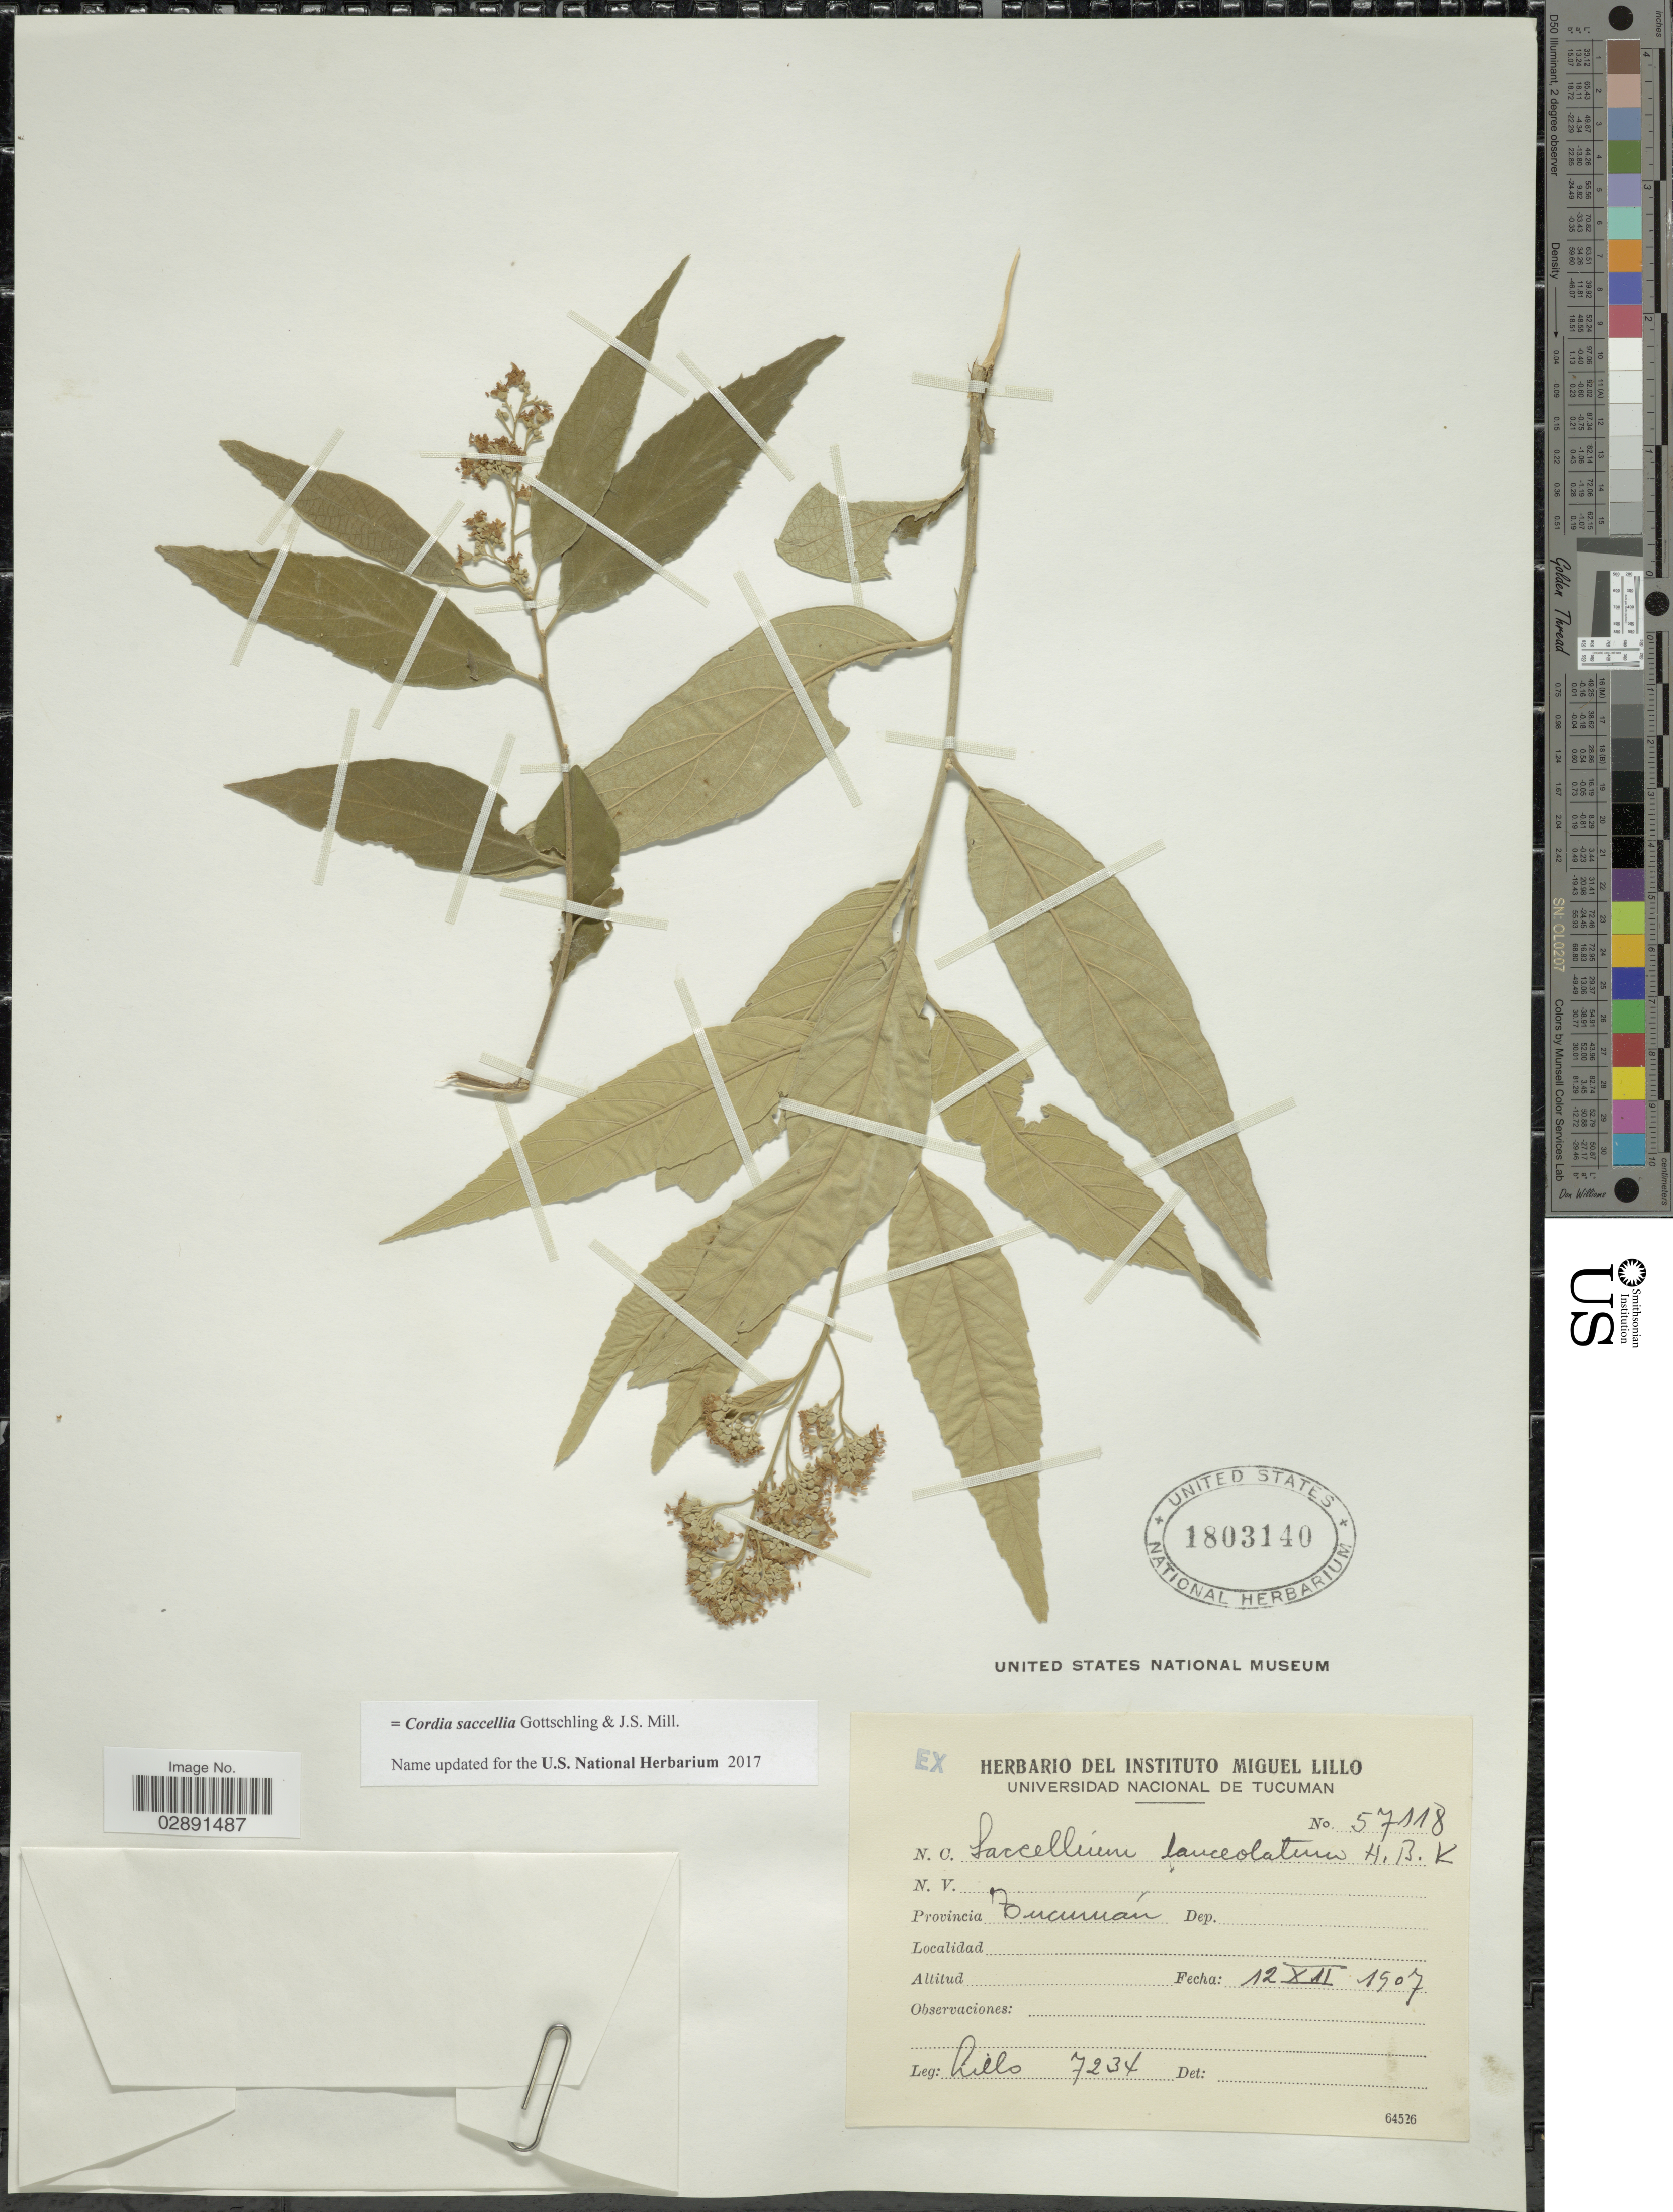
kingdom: Plantae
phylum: Tracheophyta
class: Magnoliopsida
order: Boraginales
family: Cordiaceae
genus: Cordia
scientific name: Cordia saccellia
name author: Gottschling & J.S. Mill.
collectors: M. Lillo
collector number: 7234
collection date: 1907-12-12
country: Argentina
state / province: Tucuman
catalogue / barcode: US 1803140